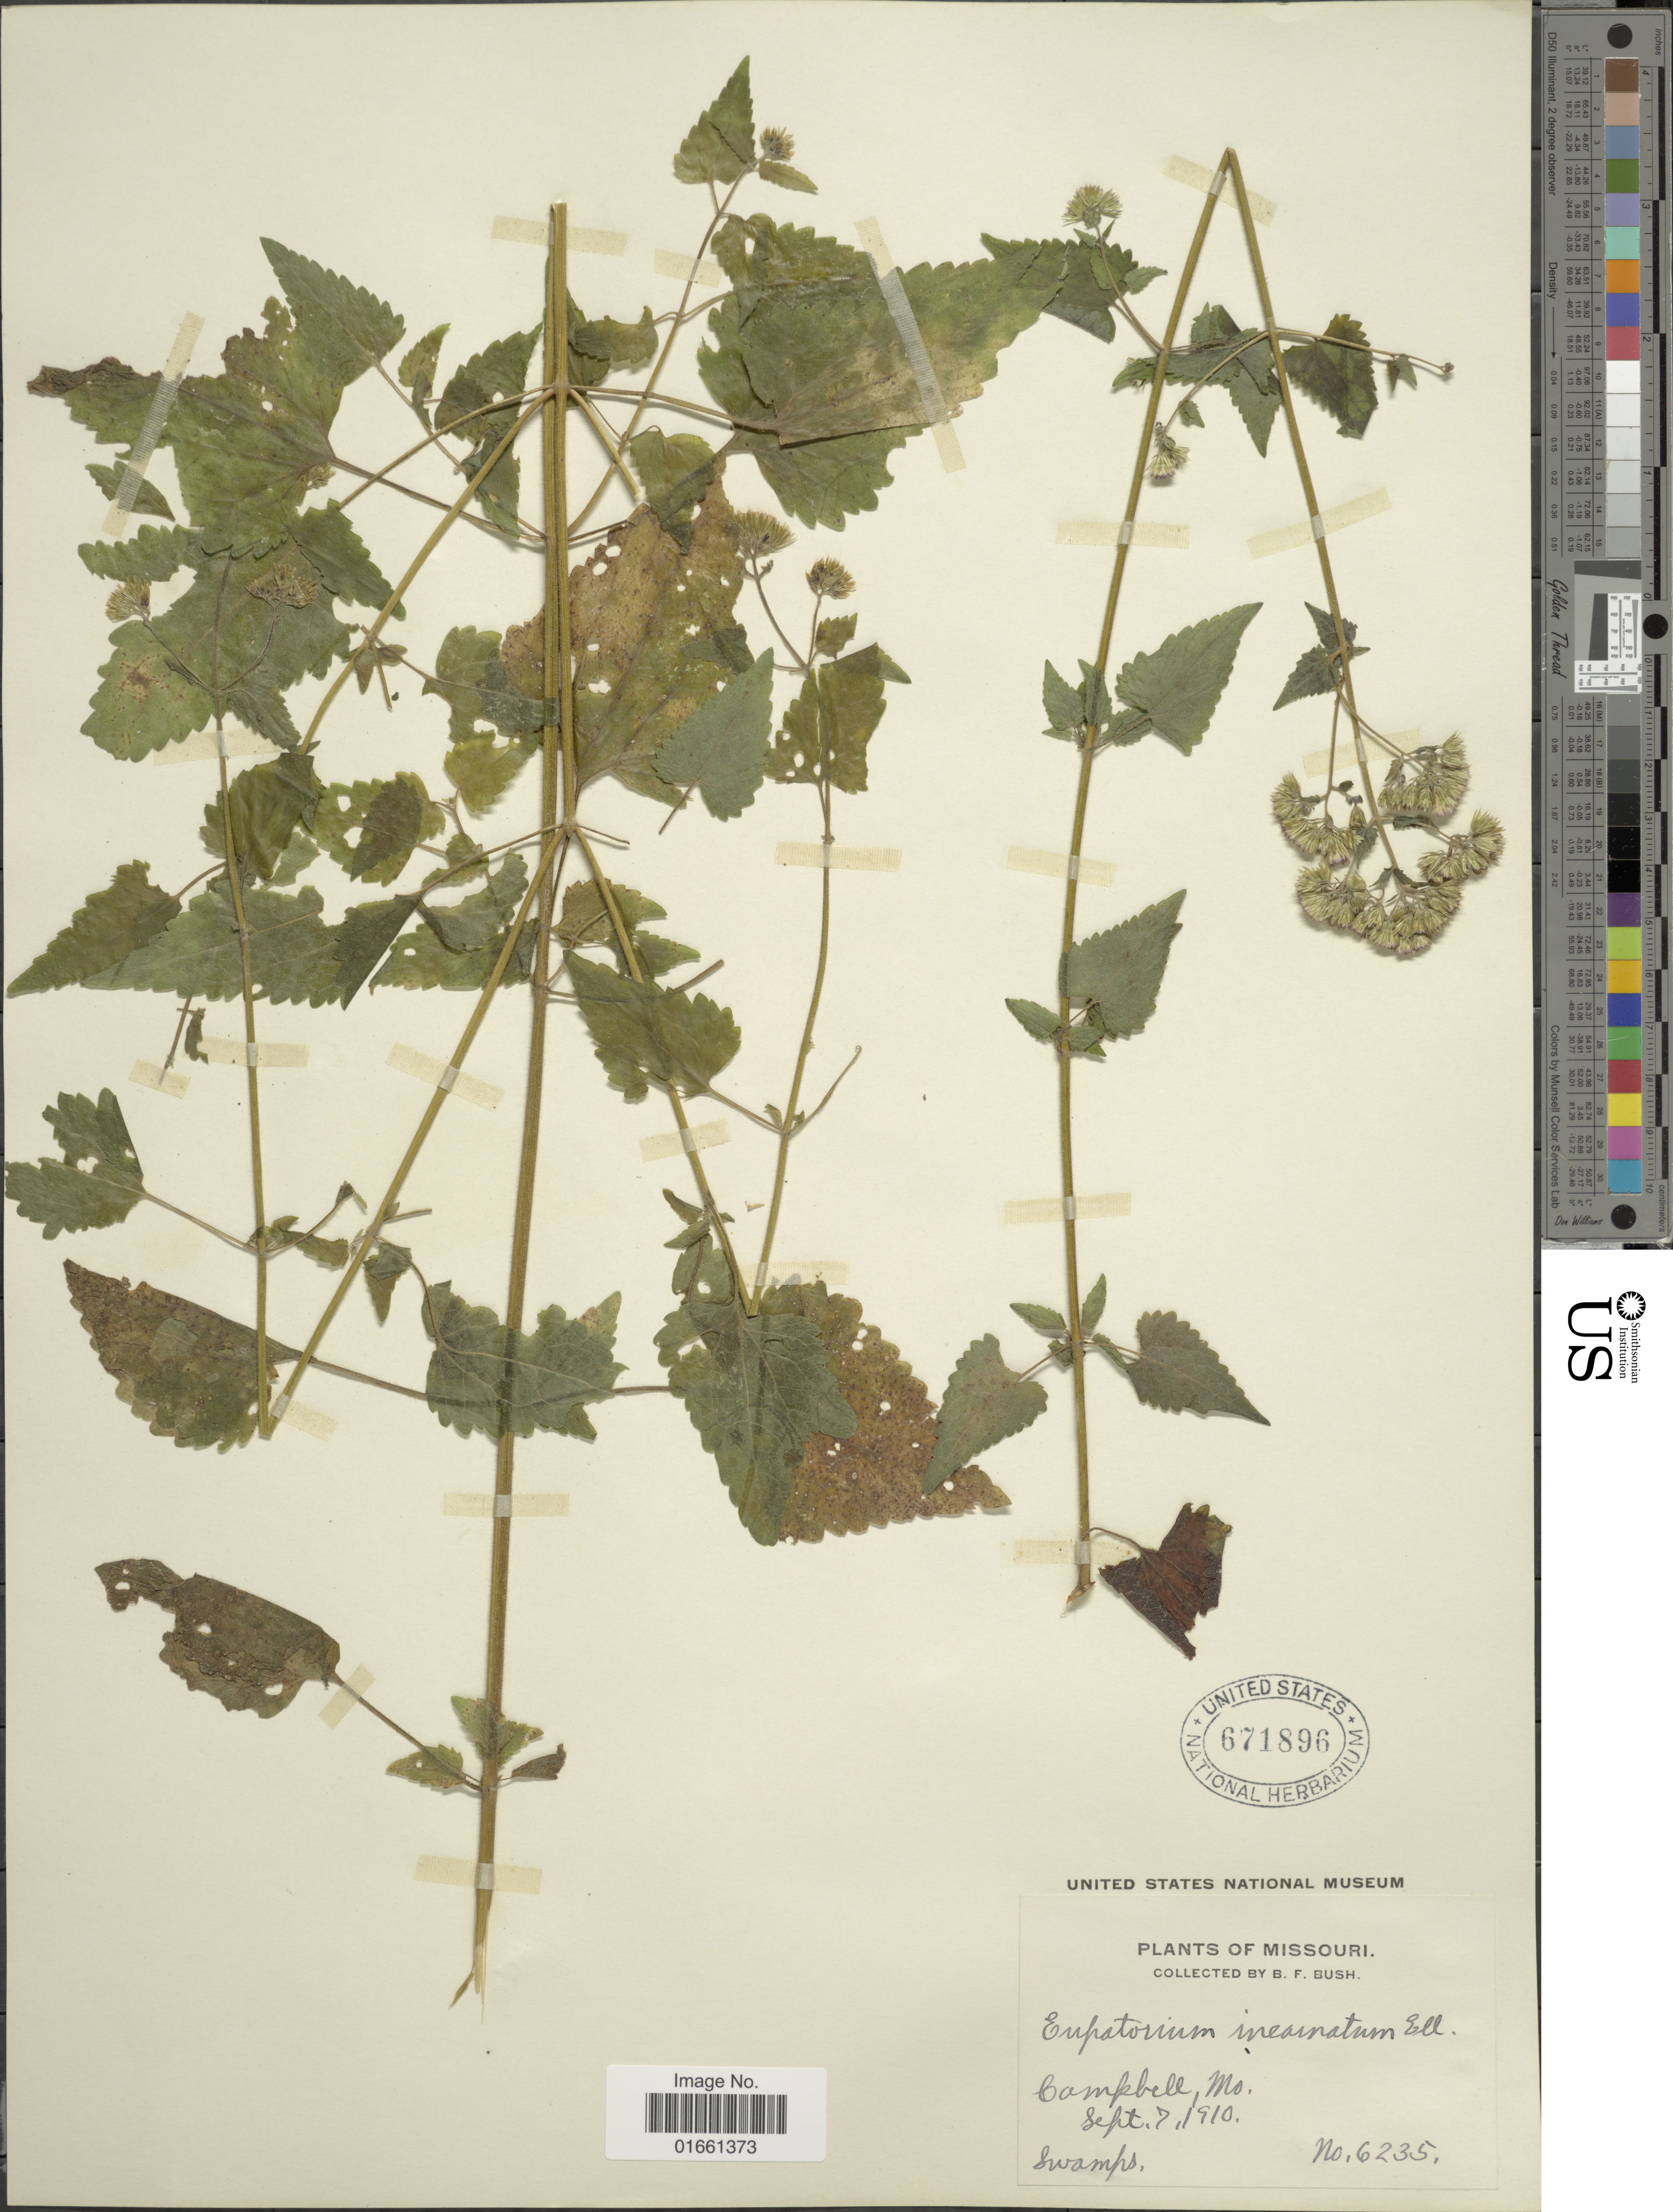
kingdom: Plantae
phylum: Tracheophyta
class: Magnoliopsida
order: Asterales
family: Asteraceae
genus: Fleischmannia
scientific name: Fleischmannia incarnata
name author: (Walter) R.M. King & H. Rob.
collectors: B. F. Bush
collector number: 6235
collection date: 1910-09-07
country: United States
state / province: Missouri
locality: Campbell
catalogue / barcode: US 671896